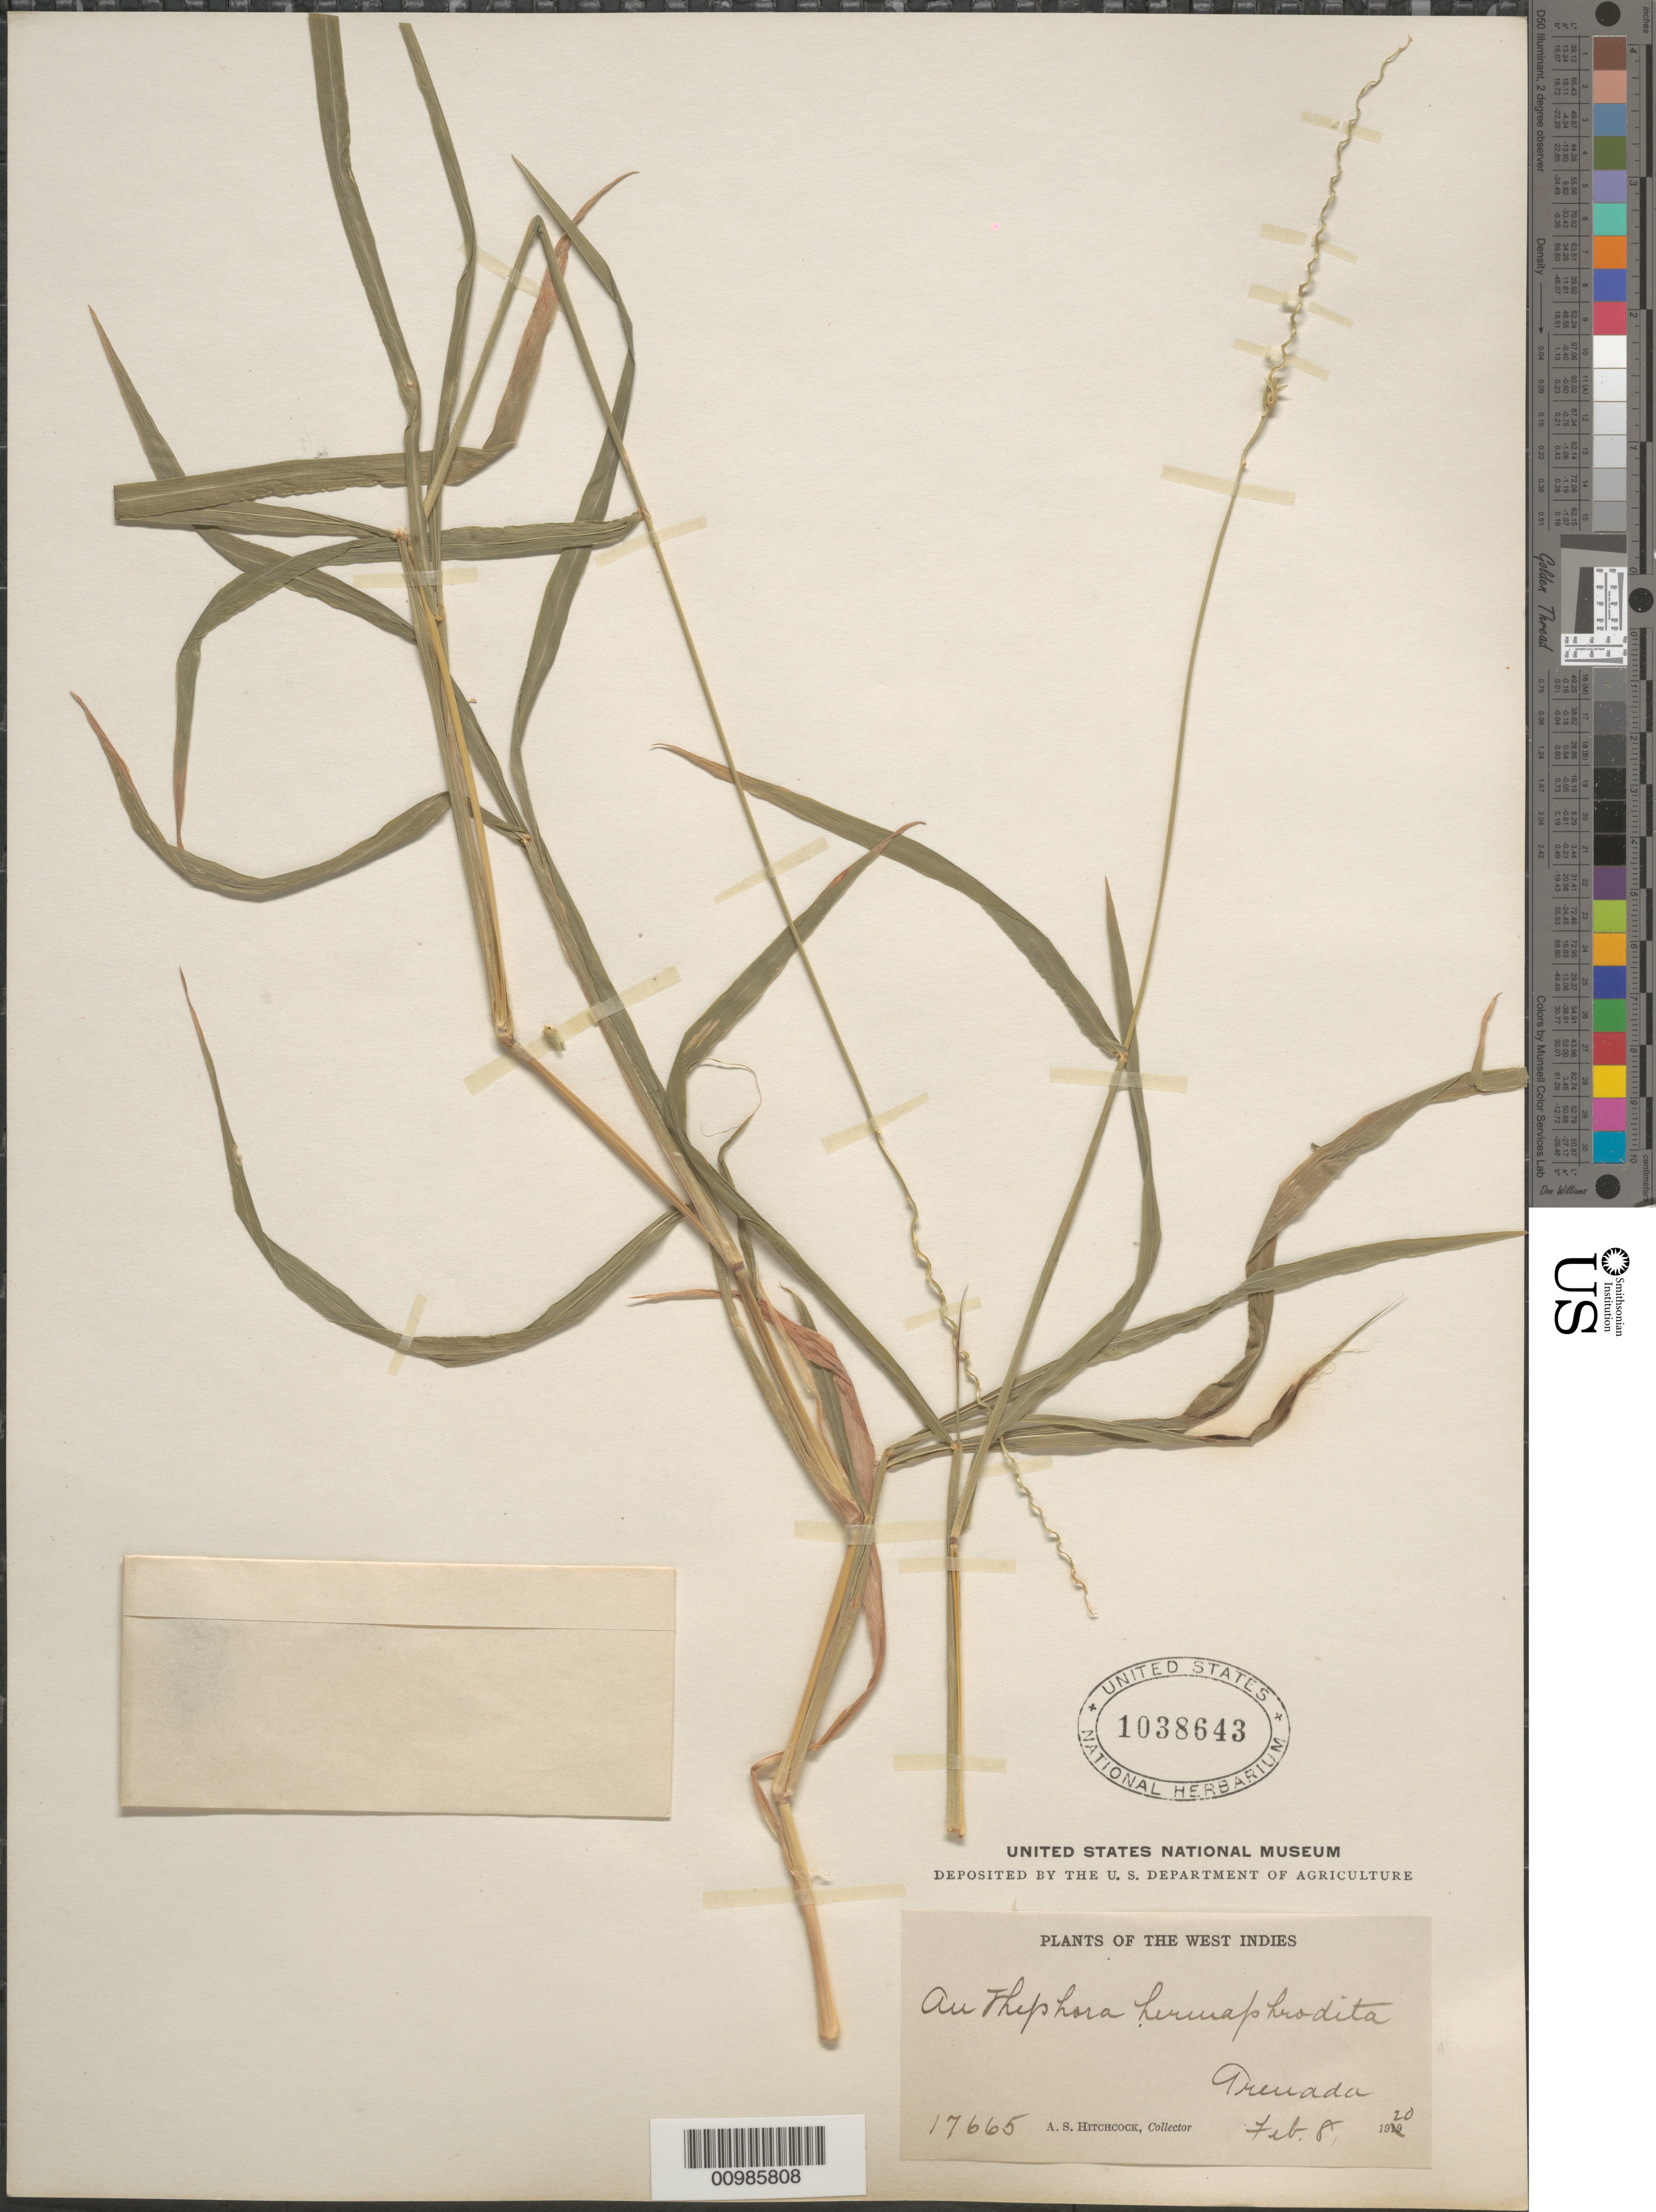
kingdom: Plantae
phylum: Tracheophyta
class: Liliopsida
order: Poales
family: Poaceae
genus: Anthephora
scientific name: Anthephora hermaphrodita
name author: (L.) Kuntze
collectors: A. S. Hitchcock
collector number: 17665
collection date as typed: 08 Feb 1920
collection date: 1920-02-08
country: Grenada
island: Grenada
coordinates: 0 N, 0 E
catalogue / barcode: US 1038643